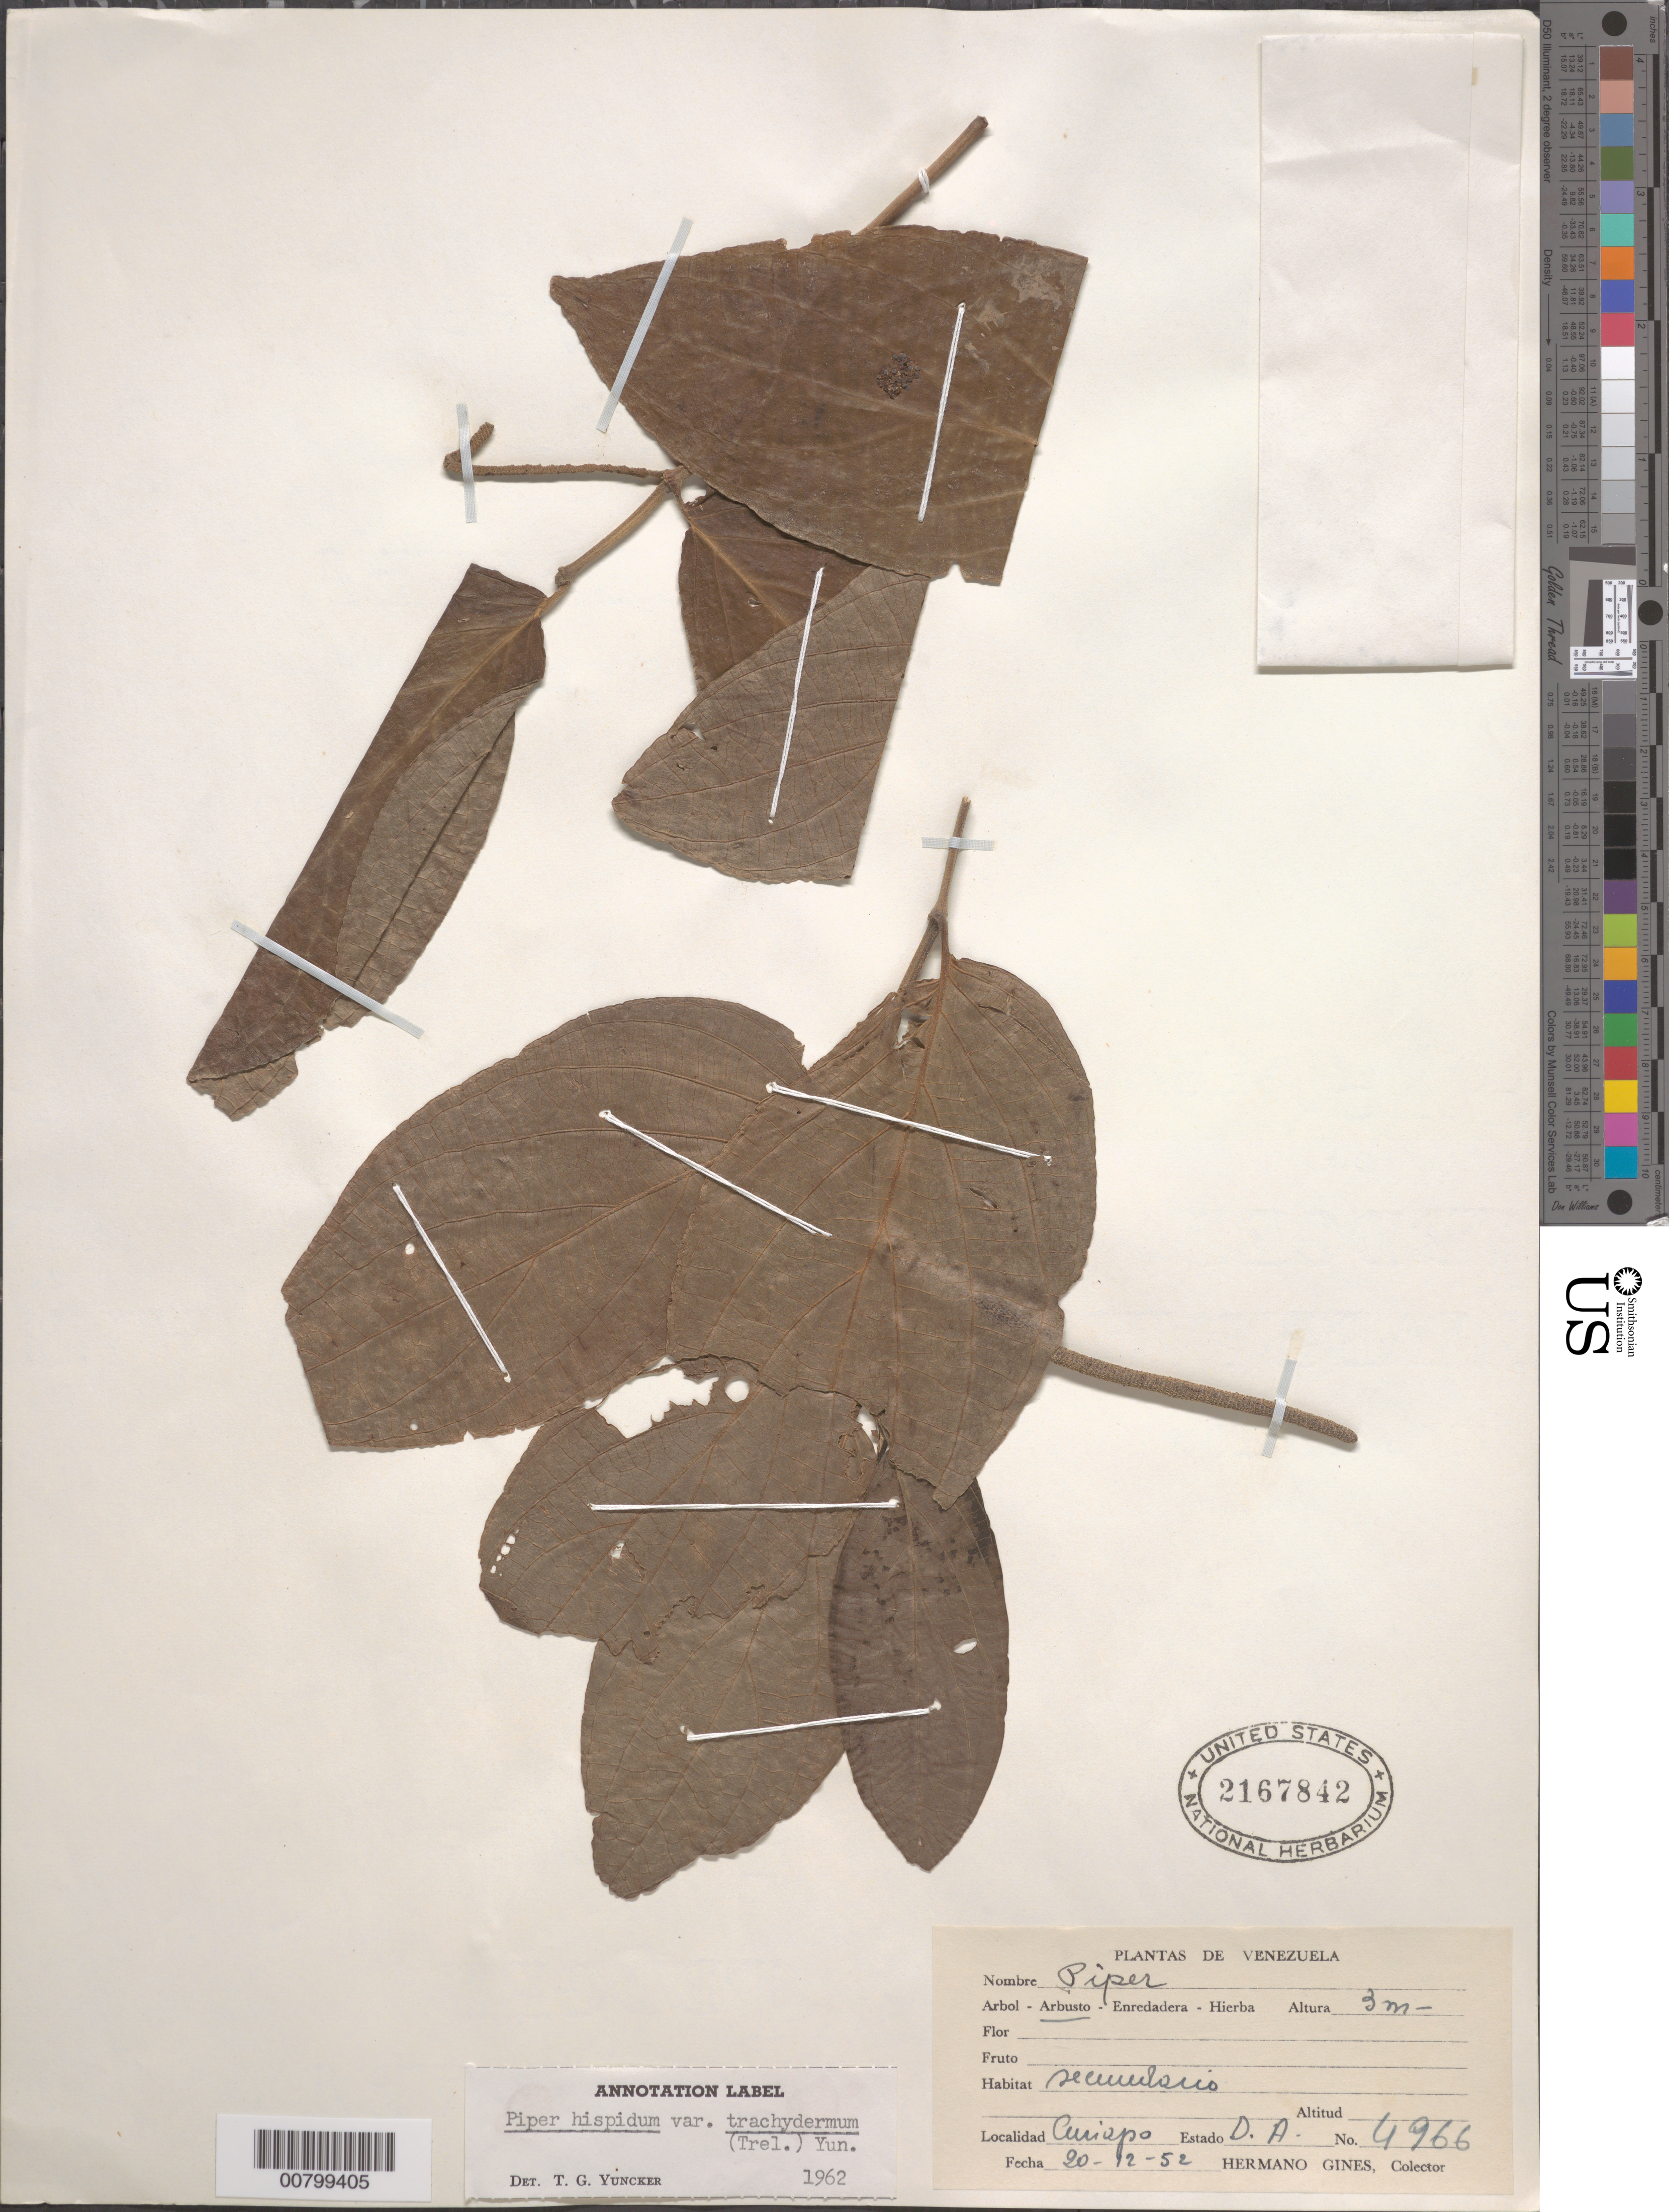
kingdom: Plantae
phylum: Tracheophyta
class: Magnoliopsida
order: Piperales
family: Piperaceae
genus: Piper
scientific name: Piper hispidum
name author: Sw.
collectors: H. Gines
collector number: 4966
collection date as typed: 20-Dec-52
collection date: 1952-12-20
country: Venezuela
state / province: Delta Amacuro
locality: Curiapo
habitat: Secondario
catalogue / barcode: US 2167842